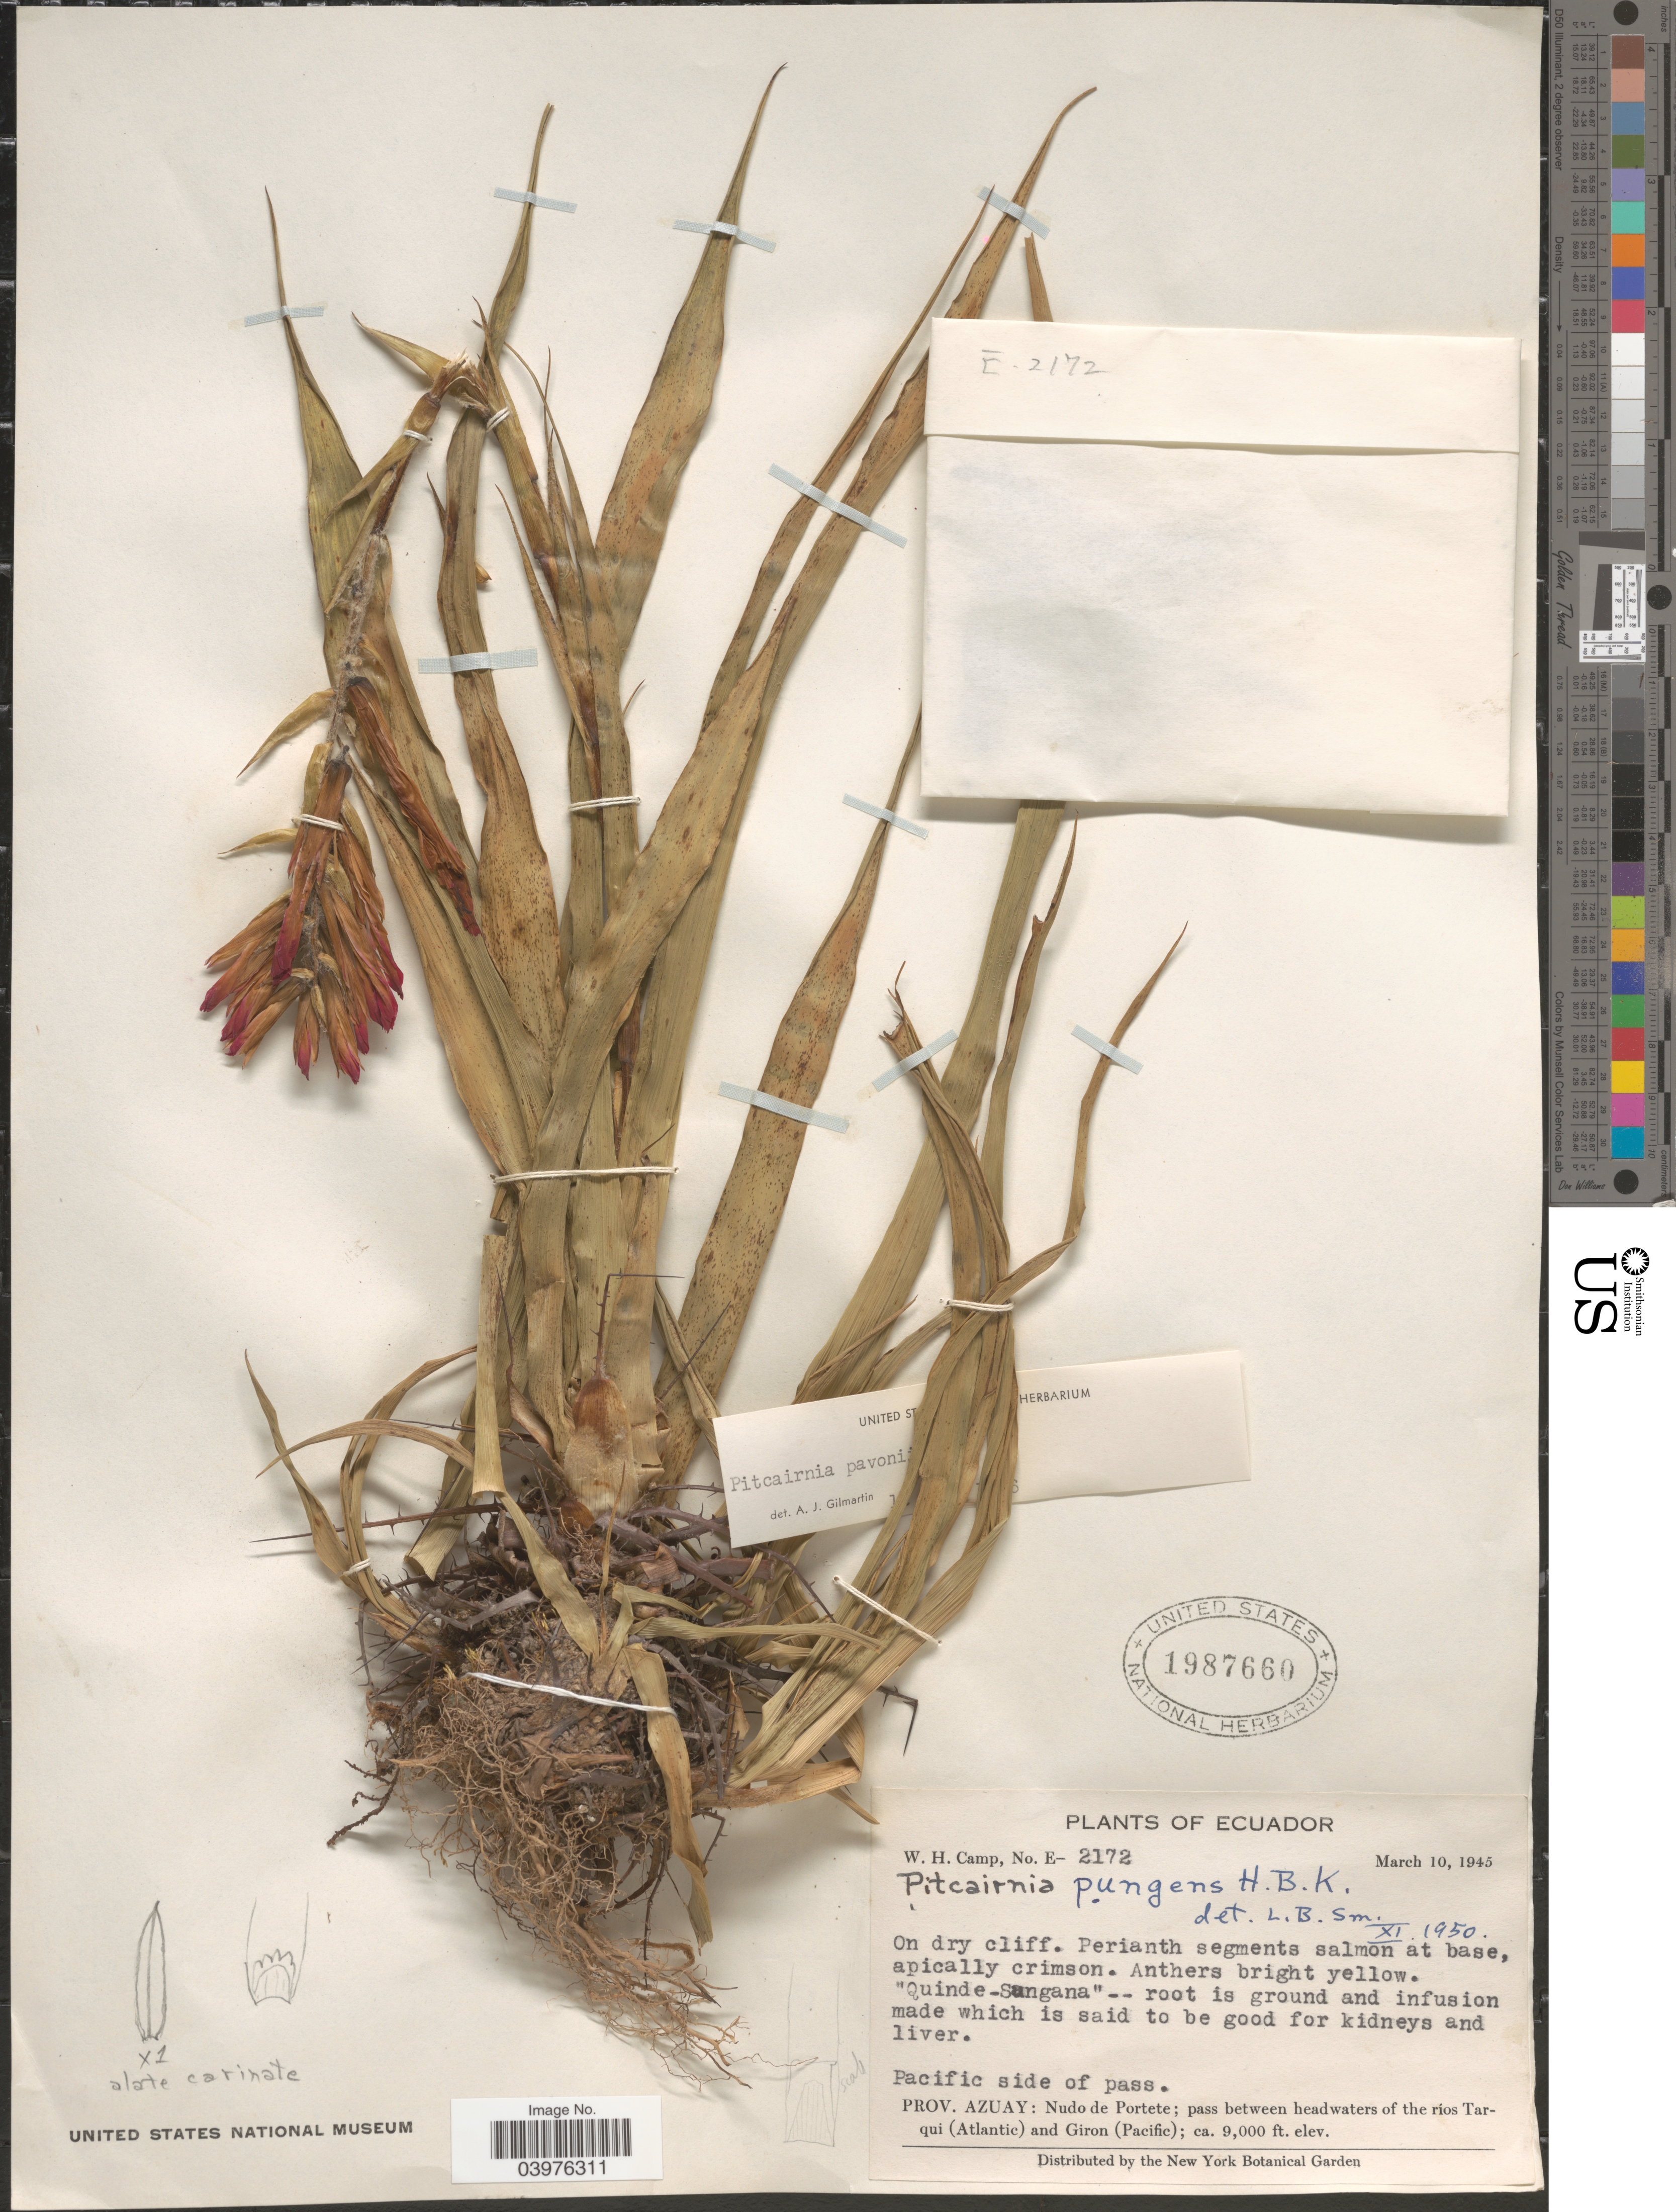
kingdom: Plantae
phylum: Tracheophyta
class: Liliopsida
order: Poales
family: Bromeliaceae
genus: Pitcairnia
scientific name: Pitcairnia pavonii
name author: (Mez) Mez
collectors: W. H. Camp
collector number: E-2172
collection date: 1945-03-10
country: Ecuador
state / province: Azuay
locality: Nudo de Portete; pass between headwaters of the ríos Tarqui (Atlantic) and Giron (Pacific).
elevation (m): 2743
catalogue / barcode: US 1987660